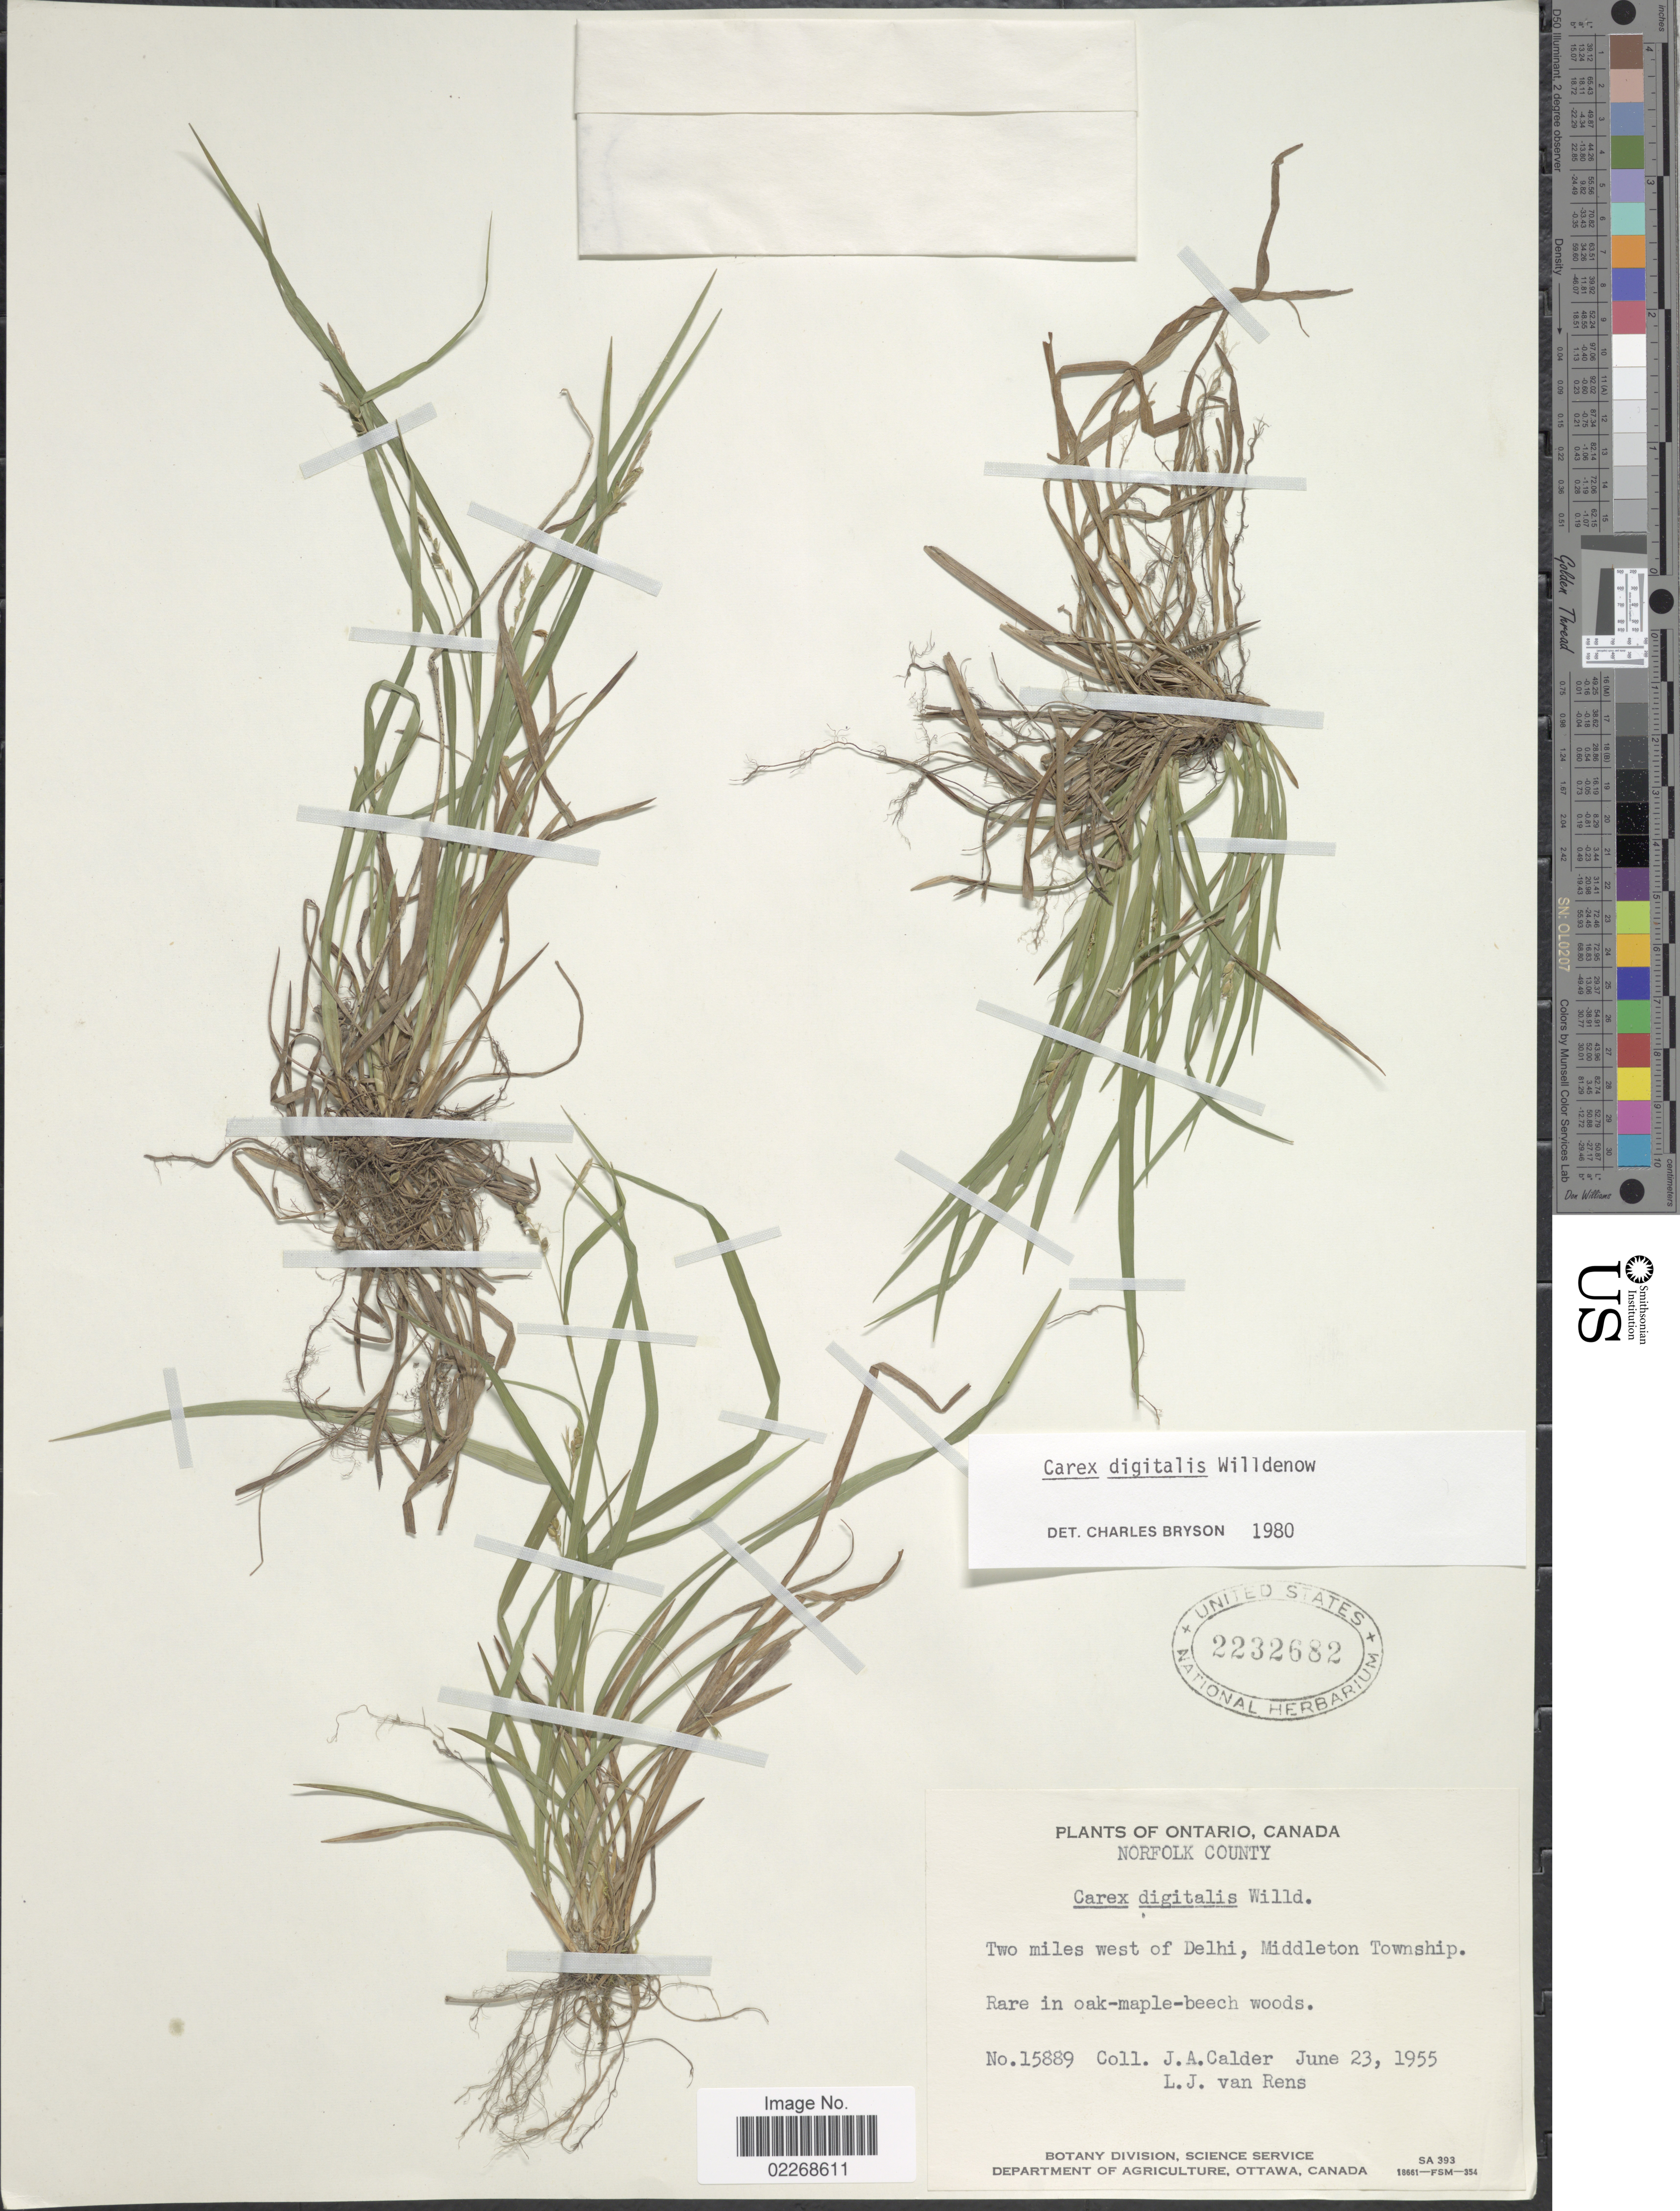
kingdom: Plantae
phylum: Tracheophyta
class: Liliopsida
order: Poales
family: Cyperaceae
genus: Carex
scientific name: Carex digitalis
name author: Willd.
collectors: J. A. Calder & L. Van Rens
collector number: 15889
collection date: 1955-06-23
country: Canada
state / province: Ontario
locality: Norfolk County, two miles west of Delhi, Middleton Township, rare in oak-maple-beech woods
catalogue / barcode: US 2232682